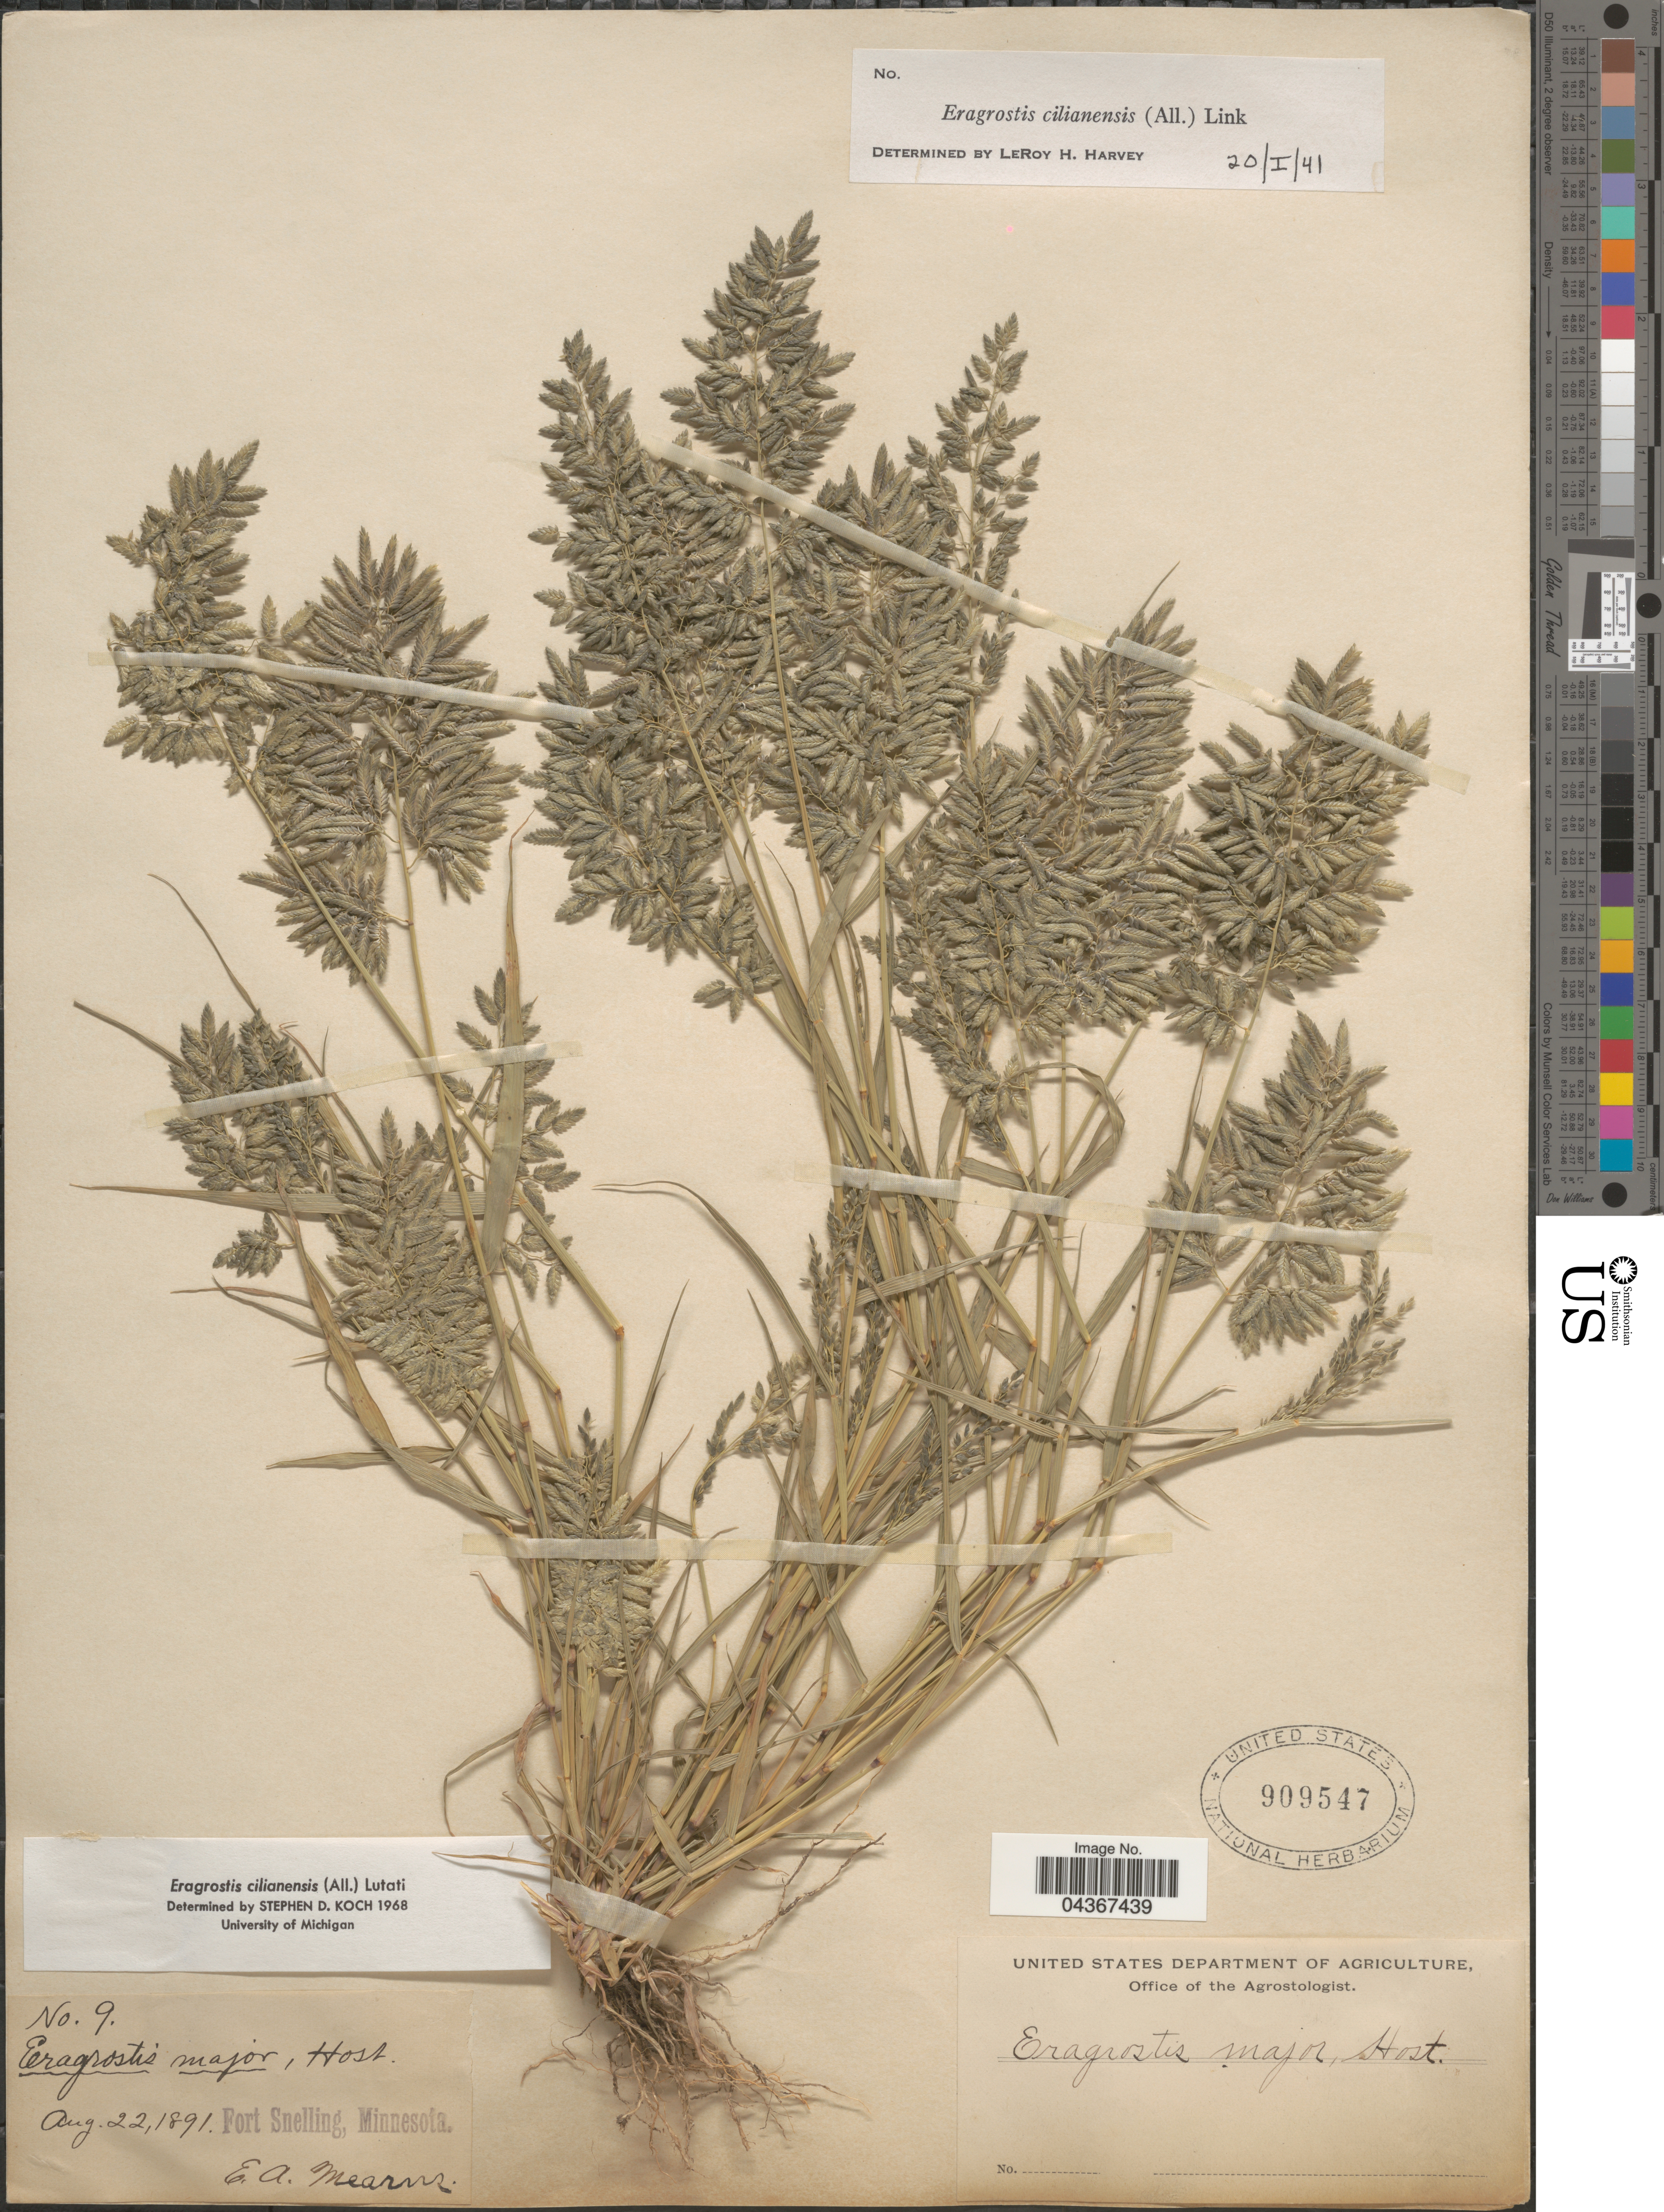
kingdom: Plantae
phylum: Tracheophyta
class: Liliopsida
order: Poales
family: Poaceae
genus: Eragrostis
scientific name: Eragrostis cilianensis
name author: (Bellardi) Vignolo ex Janch.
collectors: E. A. Mearns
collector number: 9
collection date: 1891-08-22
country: United States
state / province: Minnesota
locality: Fort Snelling.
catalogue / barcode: US 909547